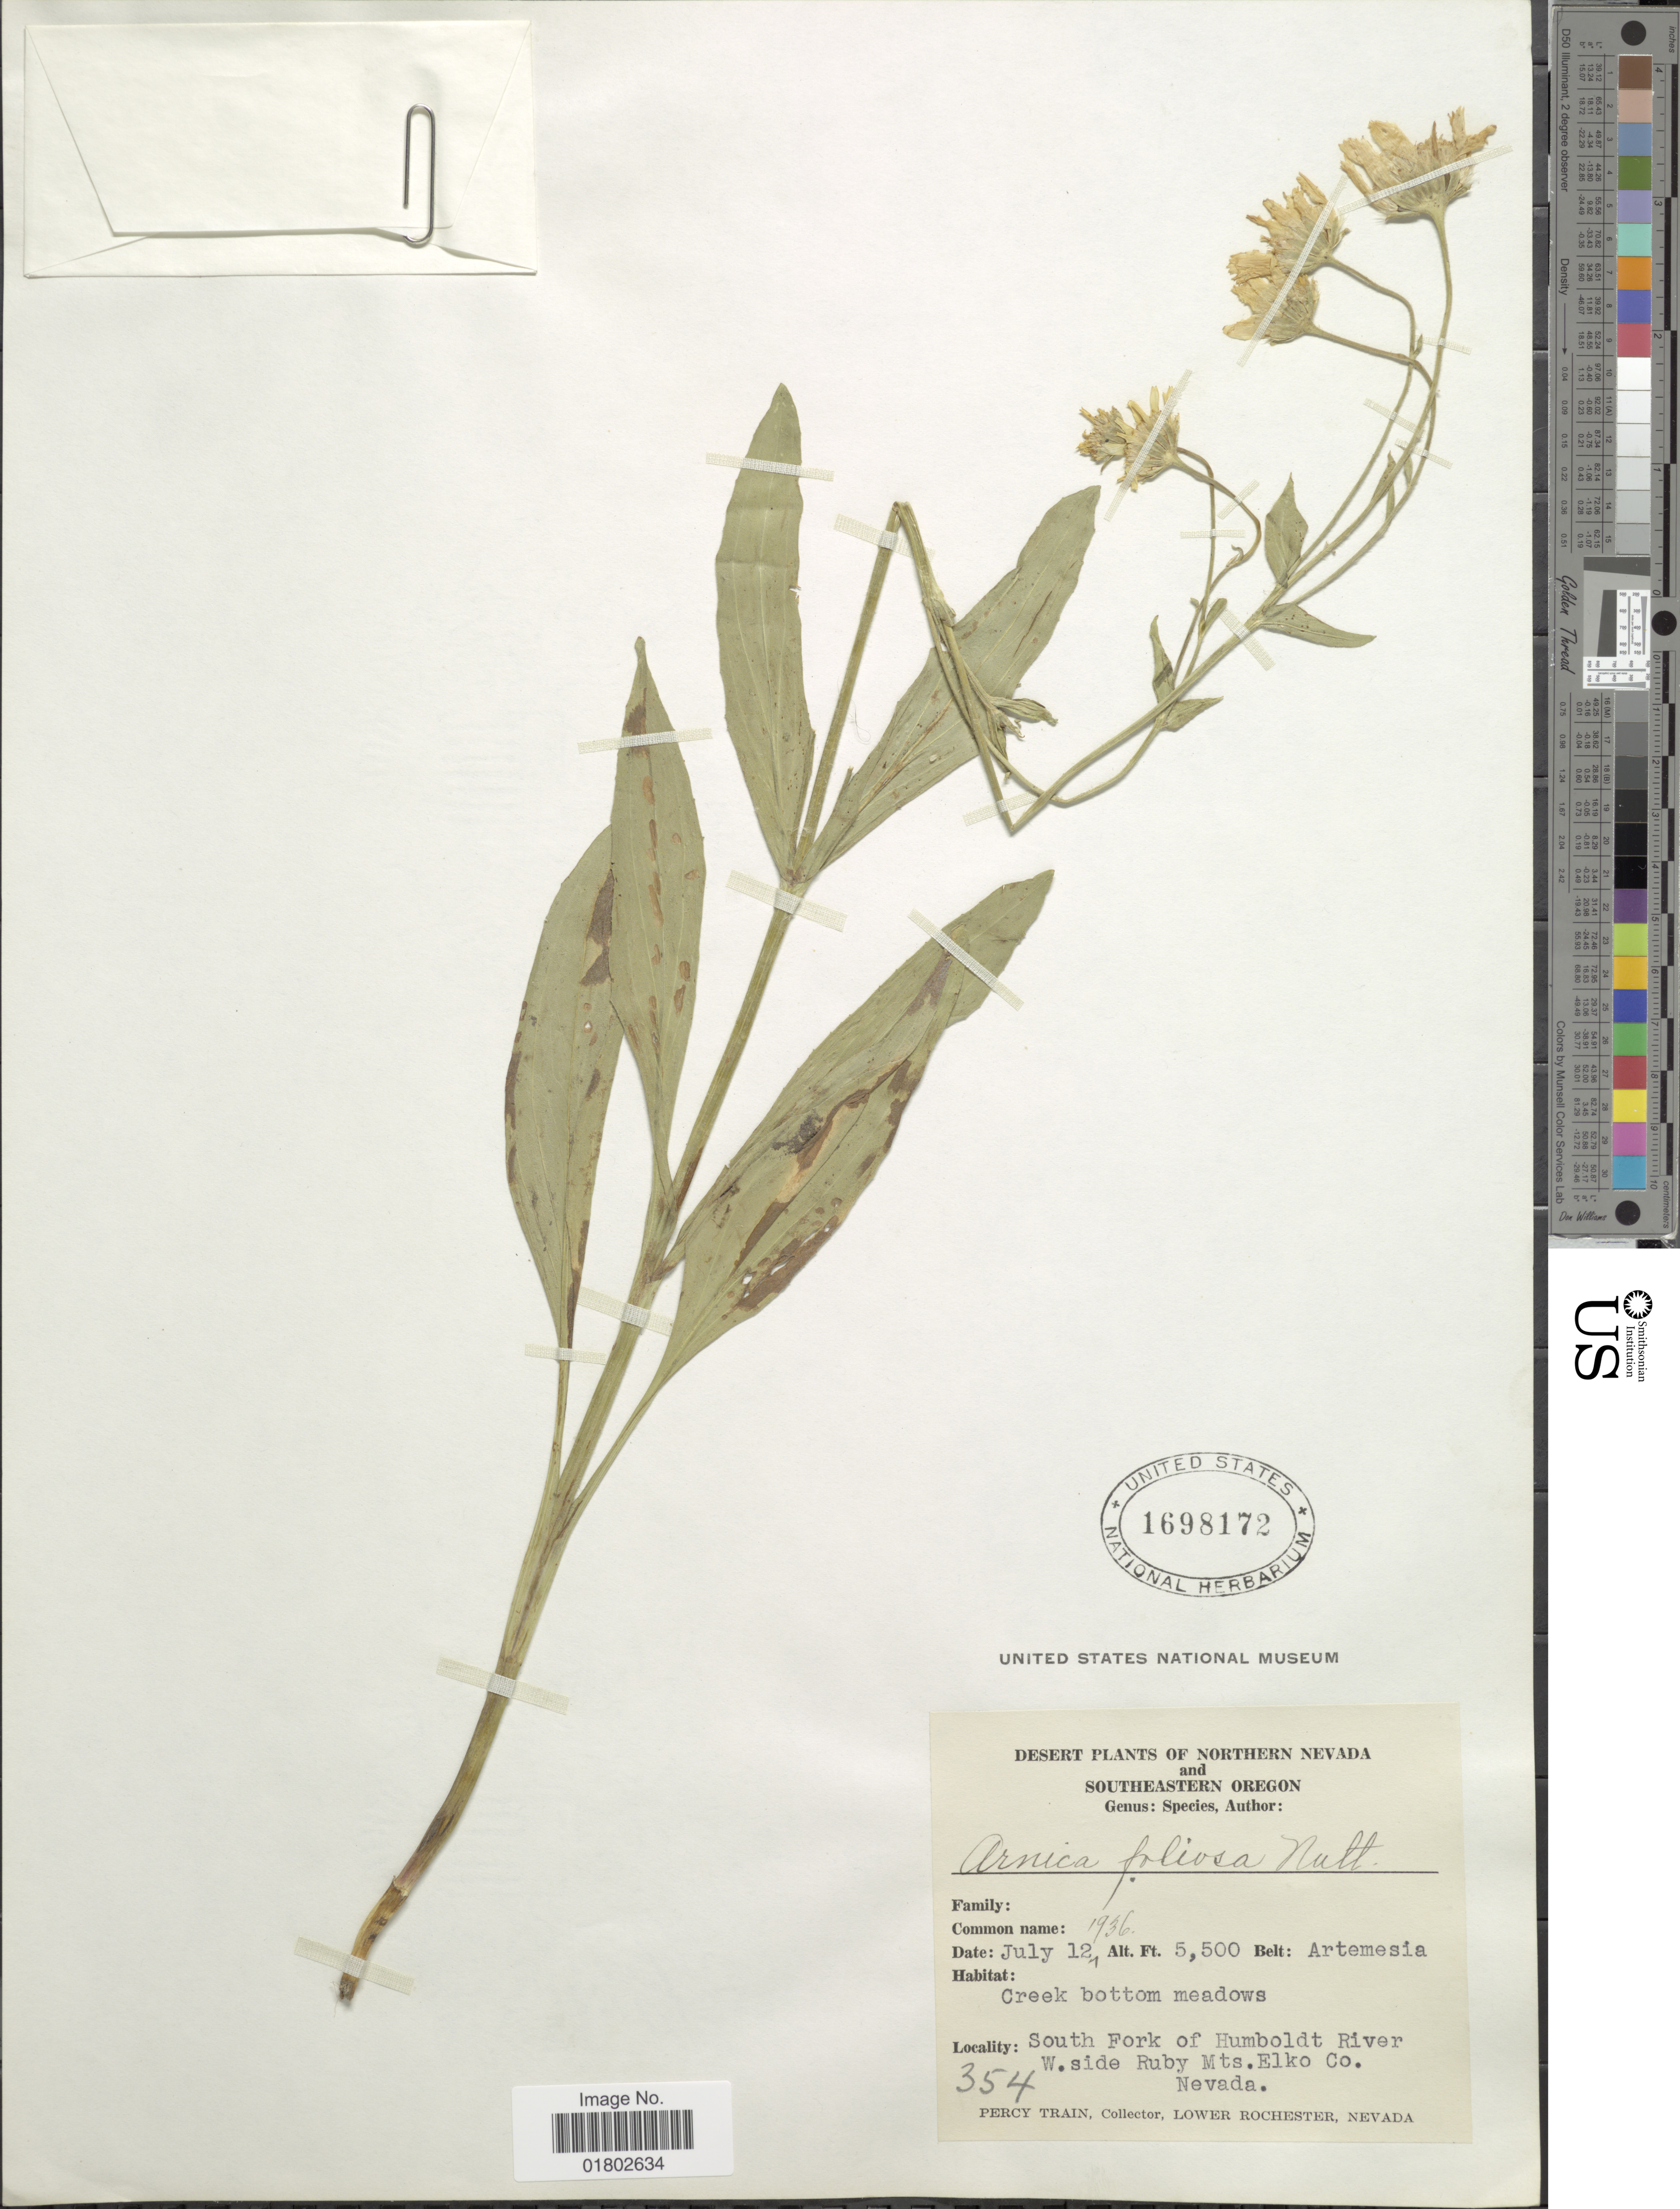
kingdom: Plantae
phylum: Tracheophyta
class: Magnoliopsida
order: Asterales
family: Asteraceae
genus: Arnica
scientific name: Arnica chamissonis subsp. foliosa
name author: (Nutt.) Maguire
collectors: P. Train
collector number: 354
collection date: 1936-07-12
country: United States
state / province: Nevada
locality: South Fork of Humboldt River, W. side Ruby Mts., Elko Co.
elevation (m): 1676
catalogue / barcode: US 1698172